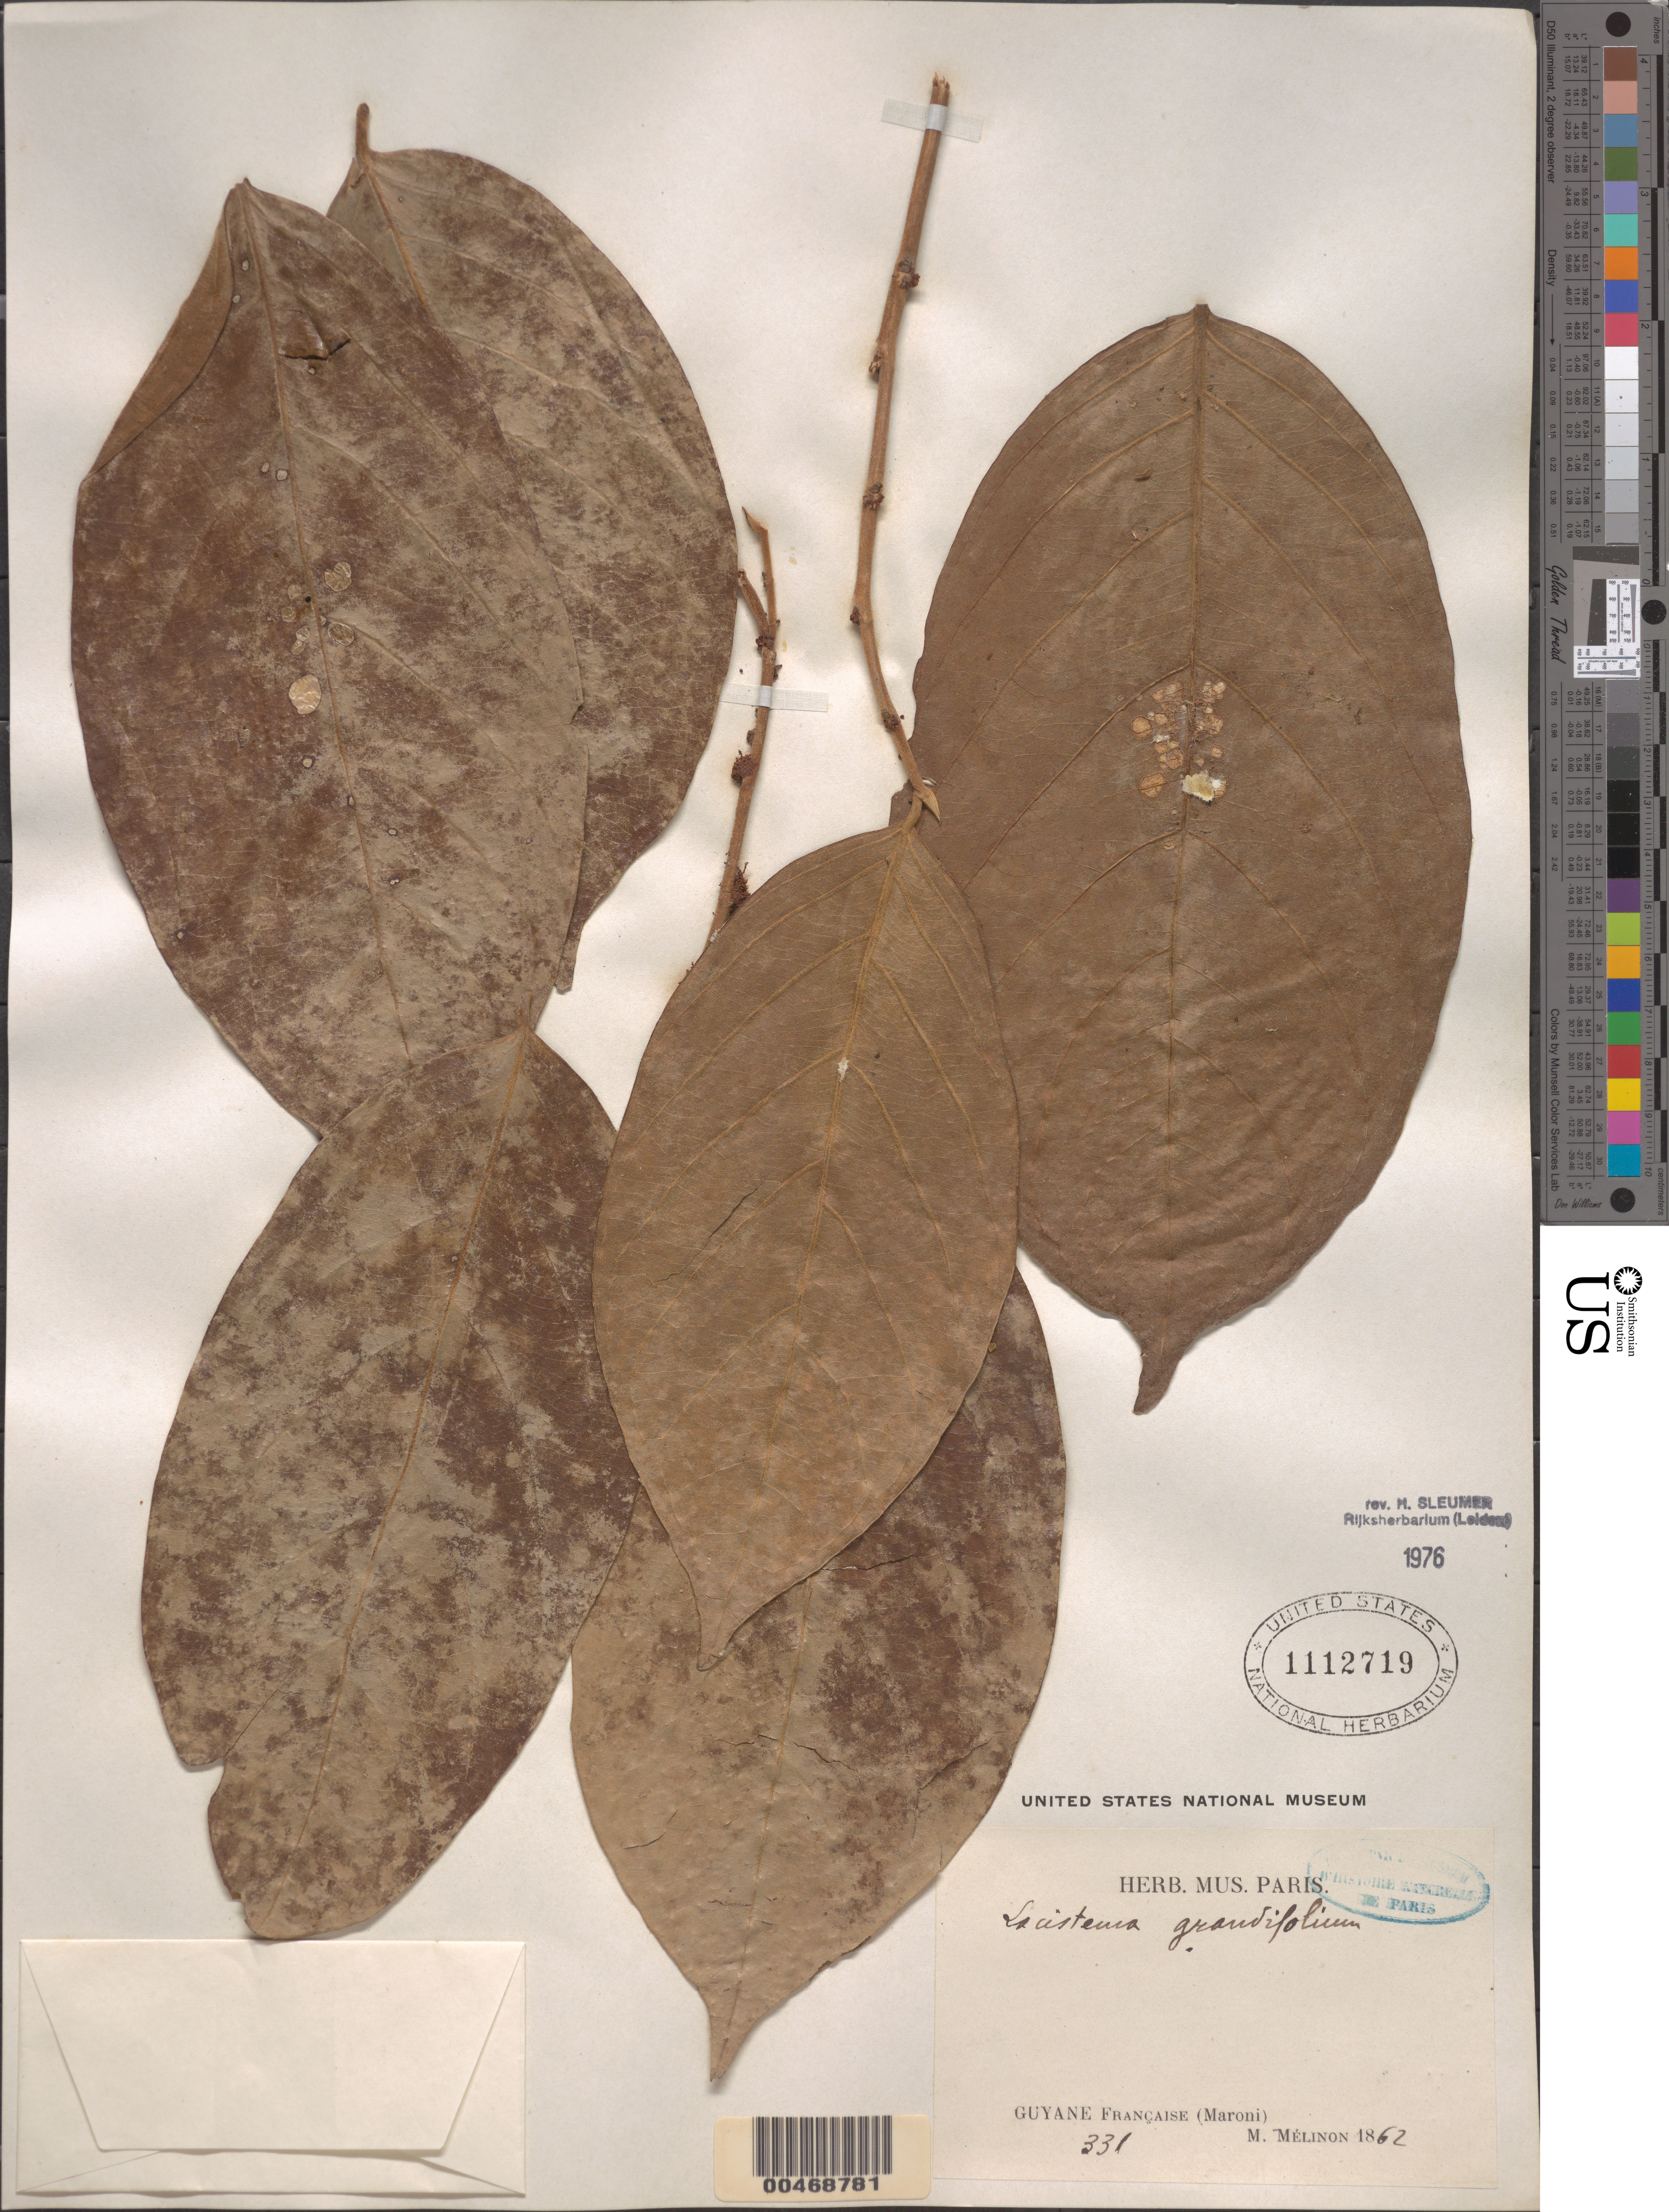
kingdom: Plantae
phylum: Tracheophyta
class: Magnoliopsida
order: Malpighiales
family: Lacistemataceae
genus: Lacistema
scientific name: Lacistema grandifolium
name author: Schnizl.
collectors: E. Mélinon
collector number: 331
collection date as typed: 1862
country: French Guiana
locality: Maroni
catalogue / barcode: US 1112719